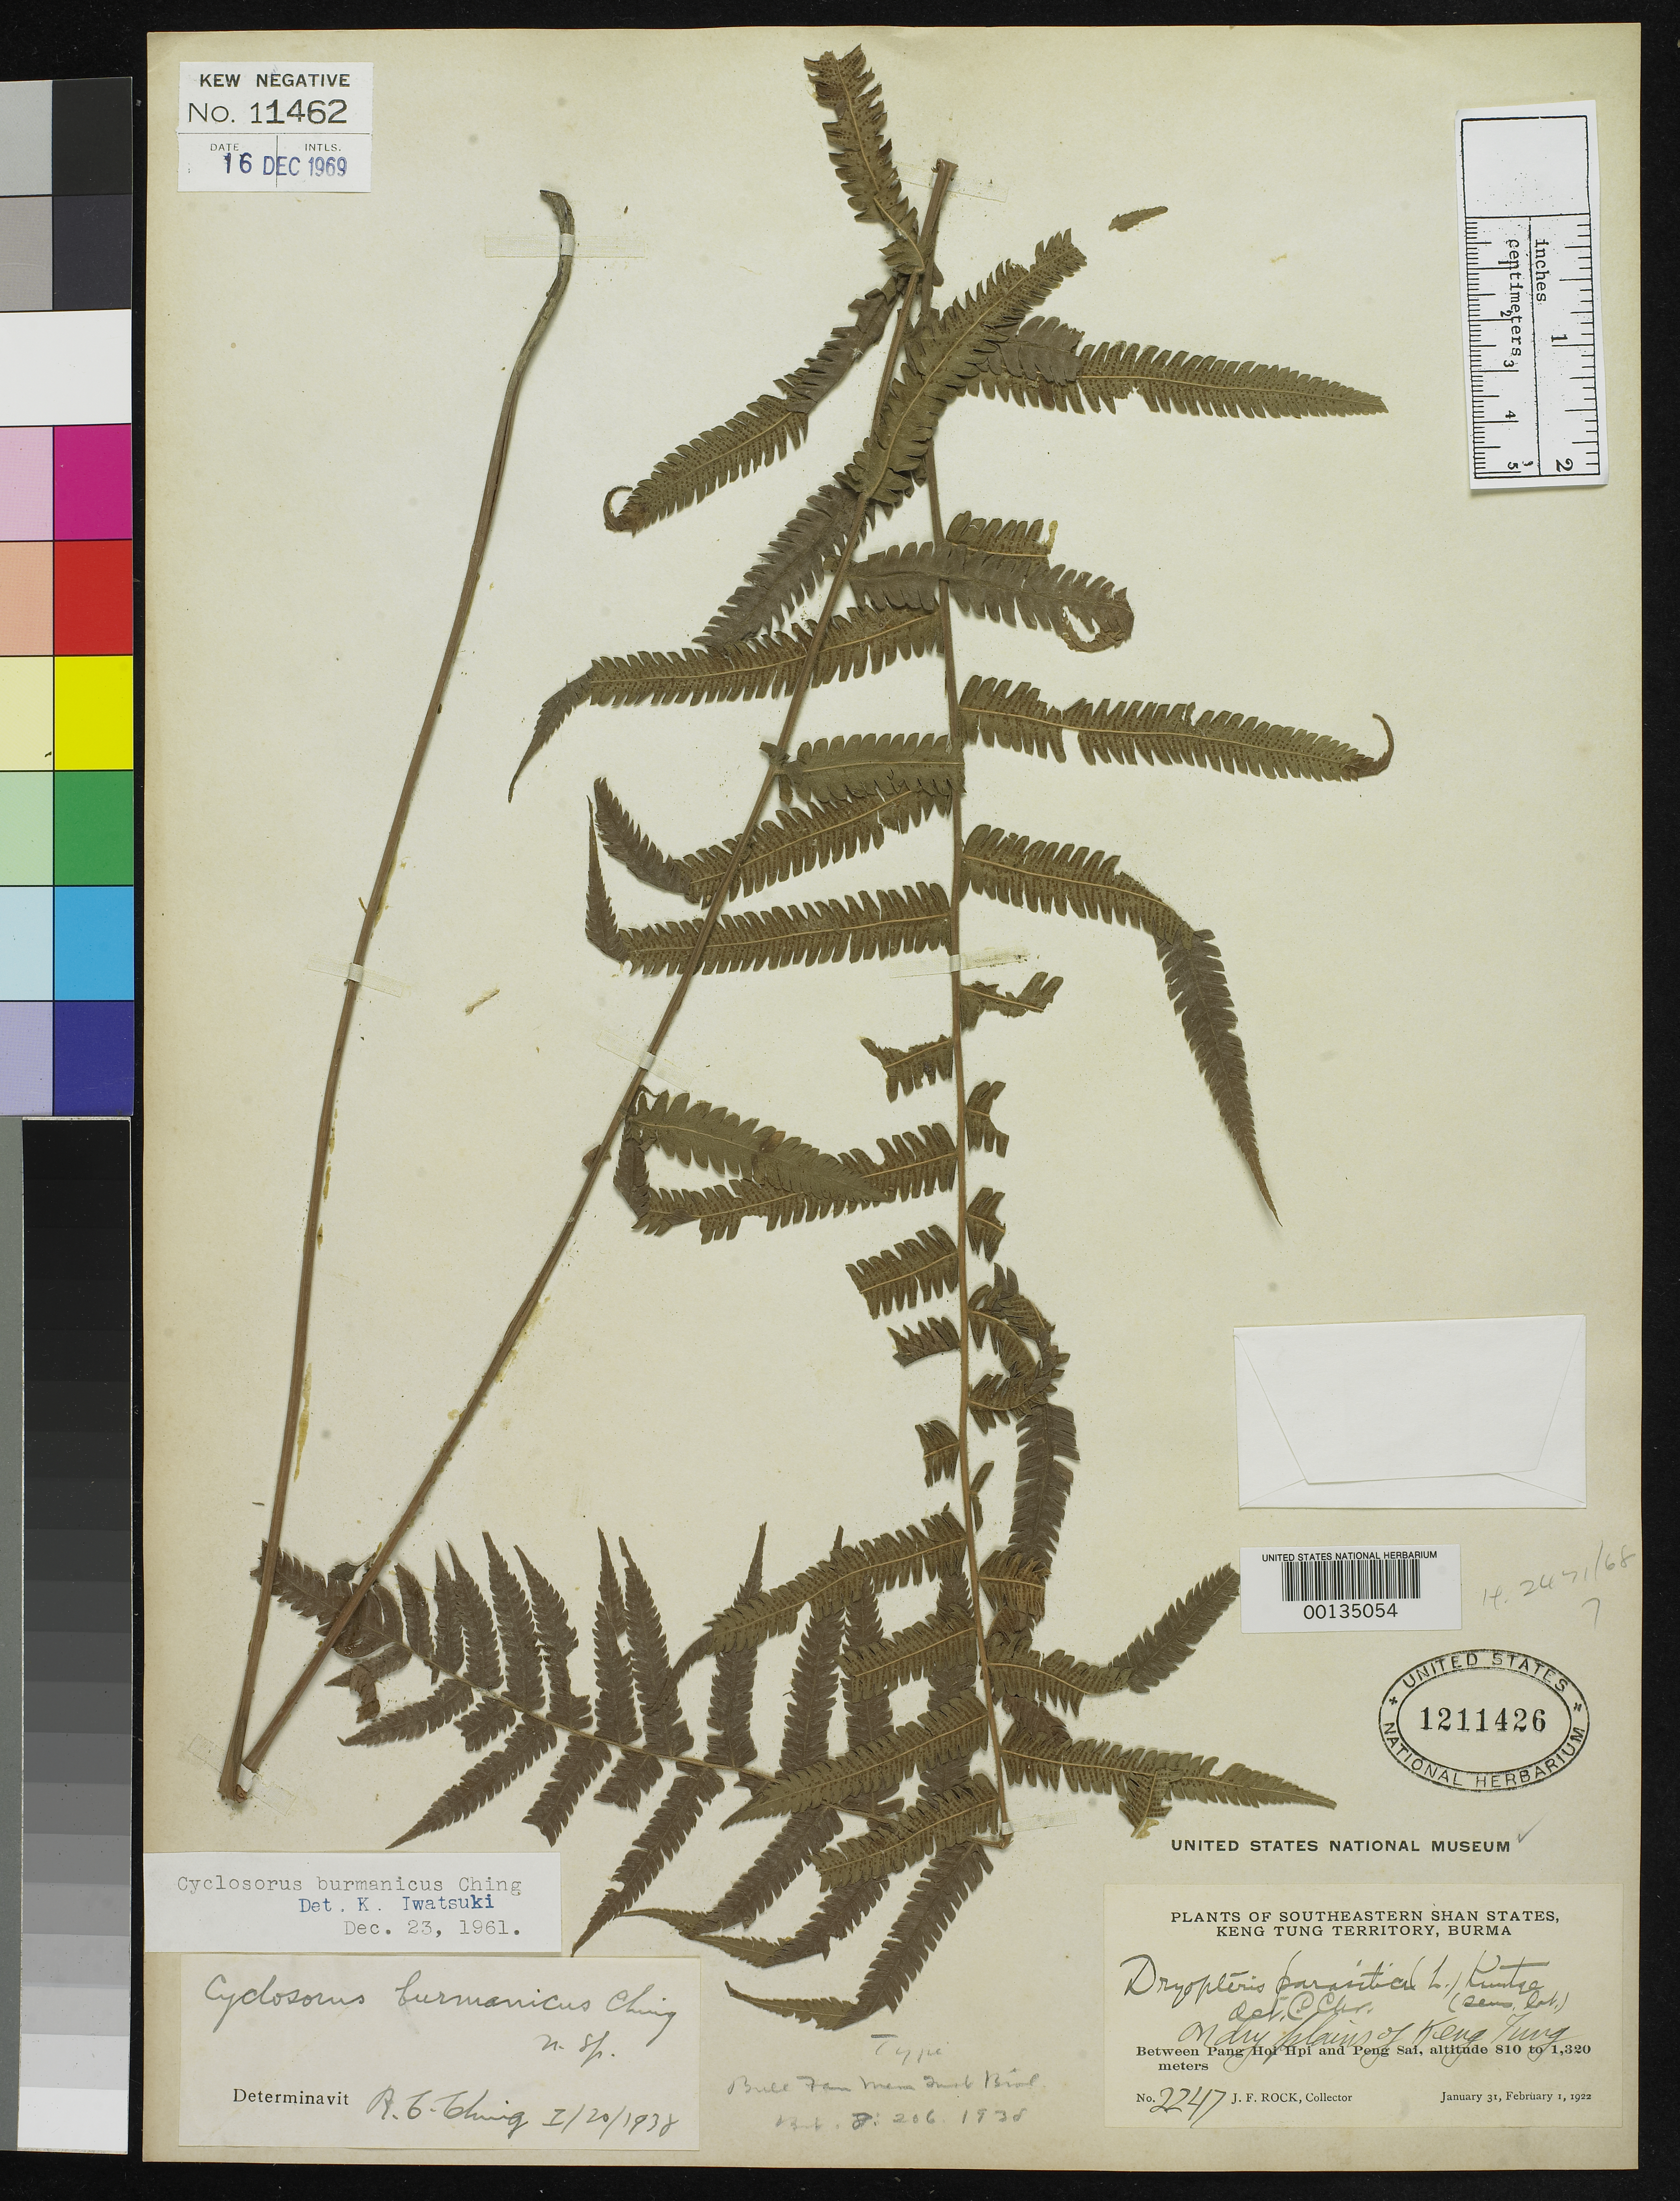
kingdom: Plantae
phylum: Tracheophyta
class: Polypodiopsida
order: Polypodiales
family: Thelypteridaceae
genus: Cyclosorus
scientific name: Cyclosorus burmanicus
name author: Ching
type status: Holotype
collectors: J. F. Rock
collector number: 2247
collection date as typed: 31 Jan 1922 to 01 Feb 1922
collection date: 1922-01-31/1922-02-01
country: Myanmar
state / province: Shan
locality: Between Pang Hoi Hpi & Peng Sal [Country as Burma].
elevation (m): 810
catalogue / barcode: US 1211426